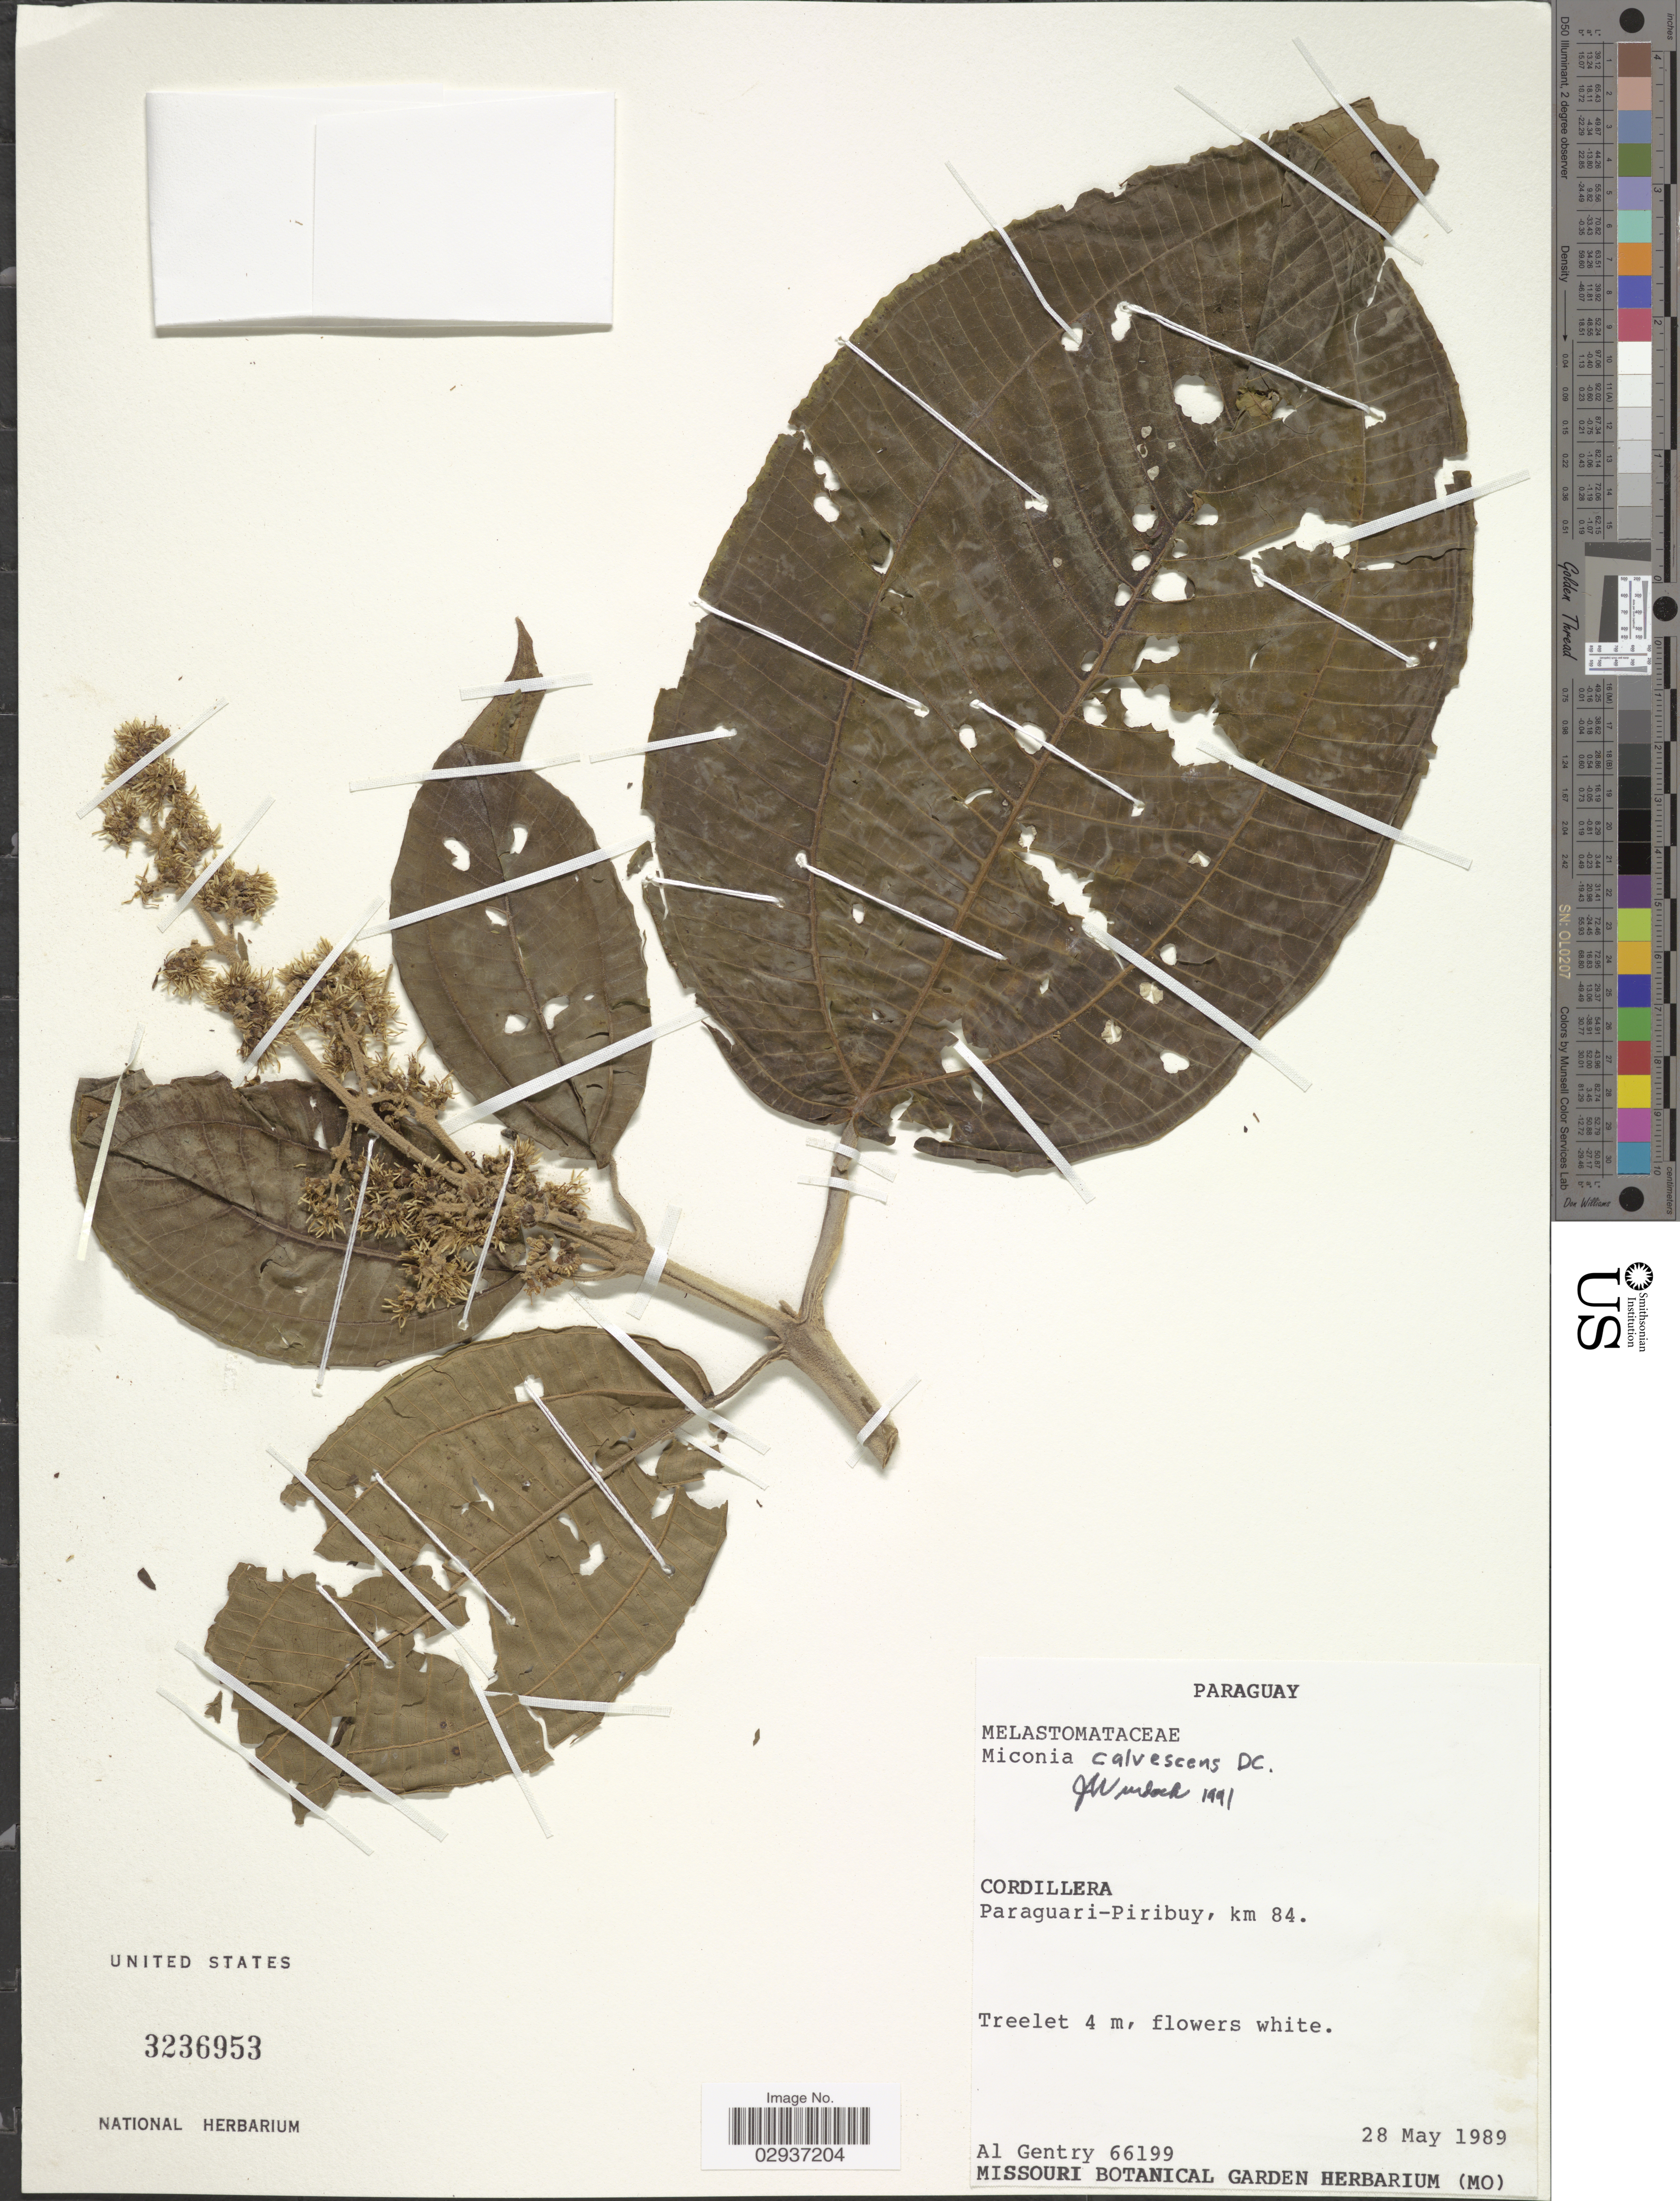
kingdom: Plantae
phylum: Tracheophyta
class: Magnoliopsida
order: Myrtales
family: Melastomataceae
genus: Miconia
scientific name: Miconia calvescens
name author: DC.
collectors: A. H. Gentry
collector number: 66199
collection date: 1989-05-28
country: Paraguay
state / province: Cordillera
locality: Cordillera. Paraguari-Piribuy, km 84.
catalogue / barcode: US 3236953